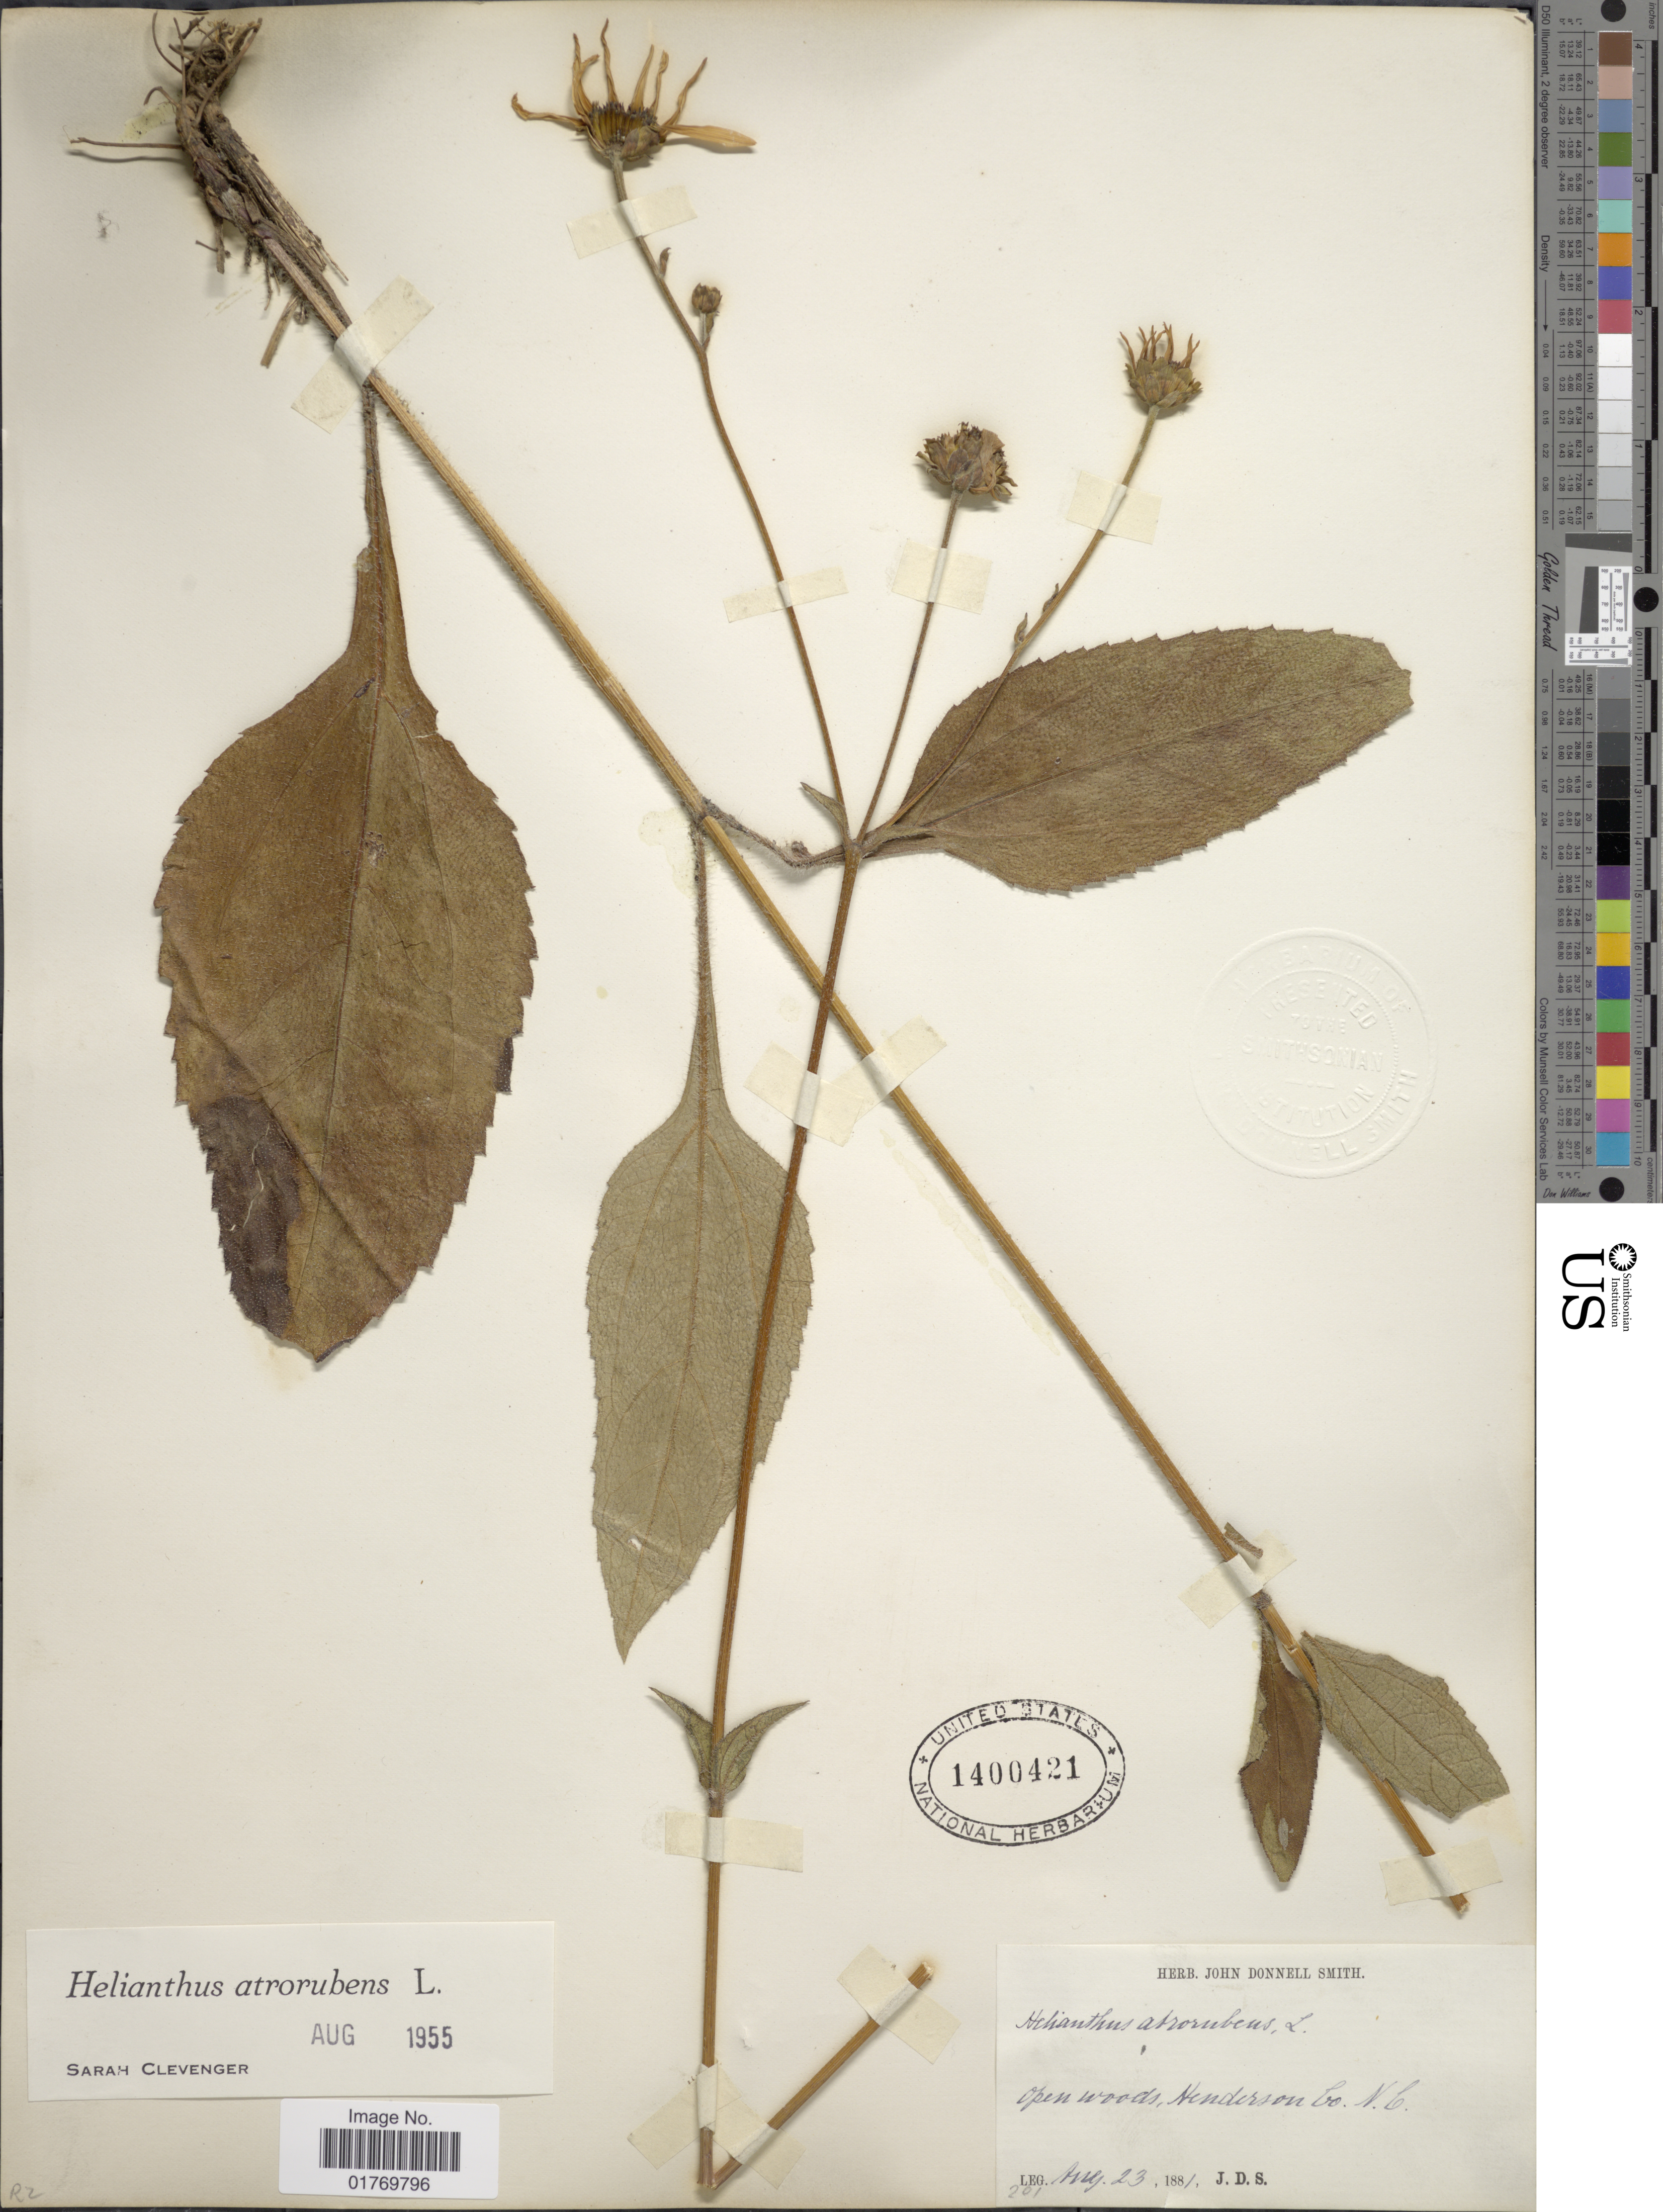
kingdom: Plantae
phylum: Tracheophyta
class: Magnoliopsida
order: Asterales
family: Asteraceae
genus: Helianthus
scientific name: Helianthus atrorubens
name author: L.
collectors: J. Donnell Smith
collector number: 201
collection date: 1881-08-23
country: United States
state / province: North Carolina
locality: Henderson Co.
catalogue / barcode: US 1400421